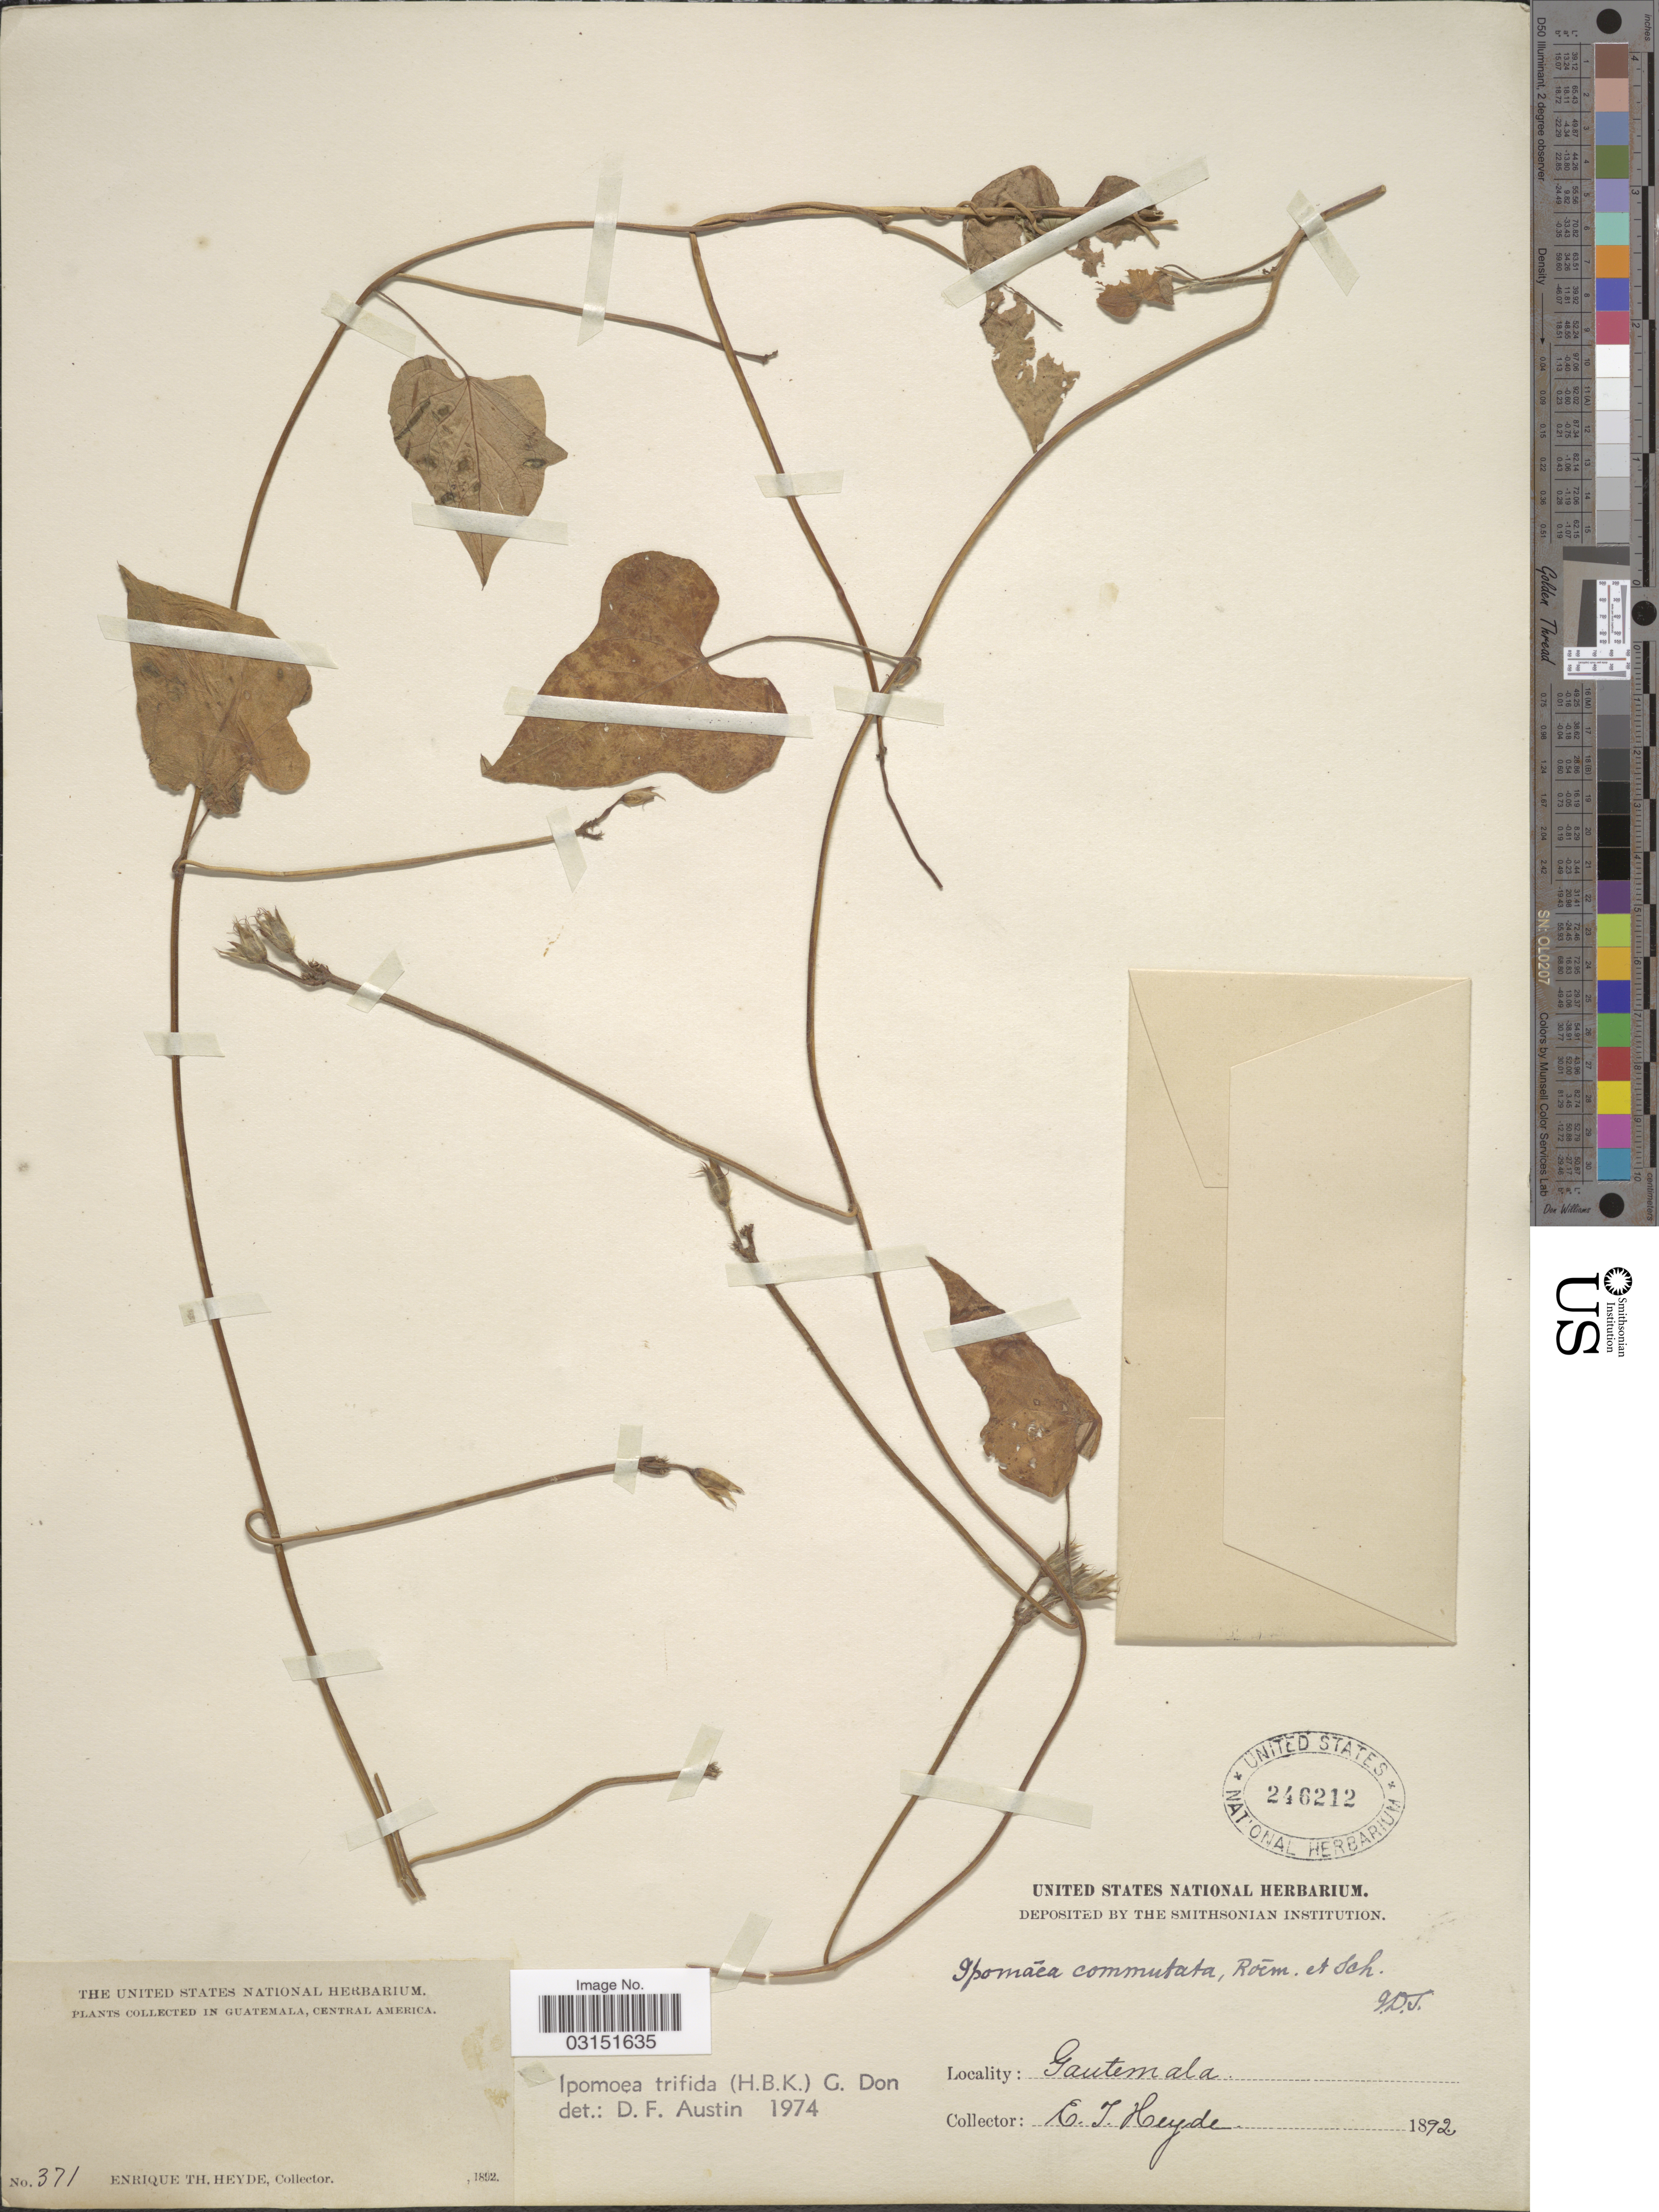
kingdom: Plantae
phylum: Tracheophyta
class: Magnoliopsida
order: Solanales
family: Convolvulaceae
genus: Ipomoea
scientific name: Ipomoea trifida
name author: (Kunth) G. Don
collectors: E. T. Heyde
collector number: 371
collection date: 1892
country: Guatemala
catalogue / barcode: US 246212